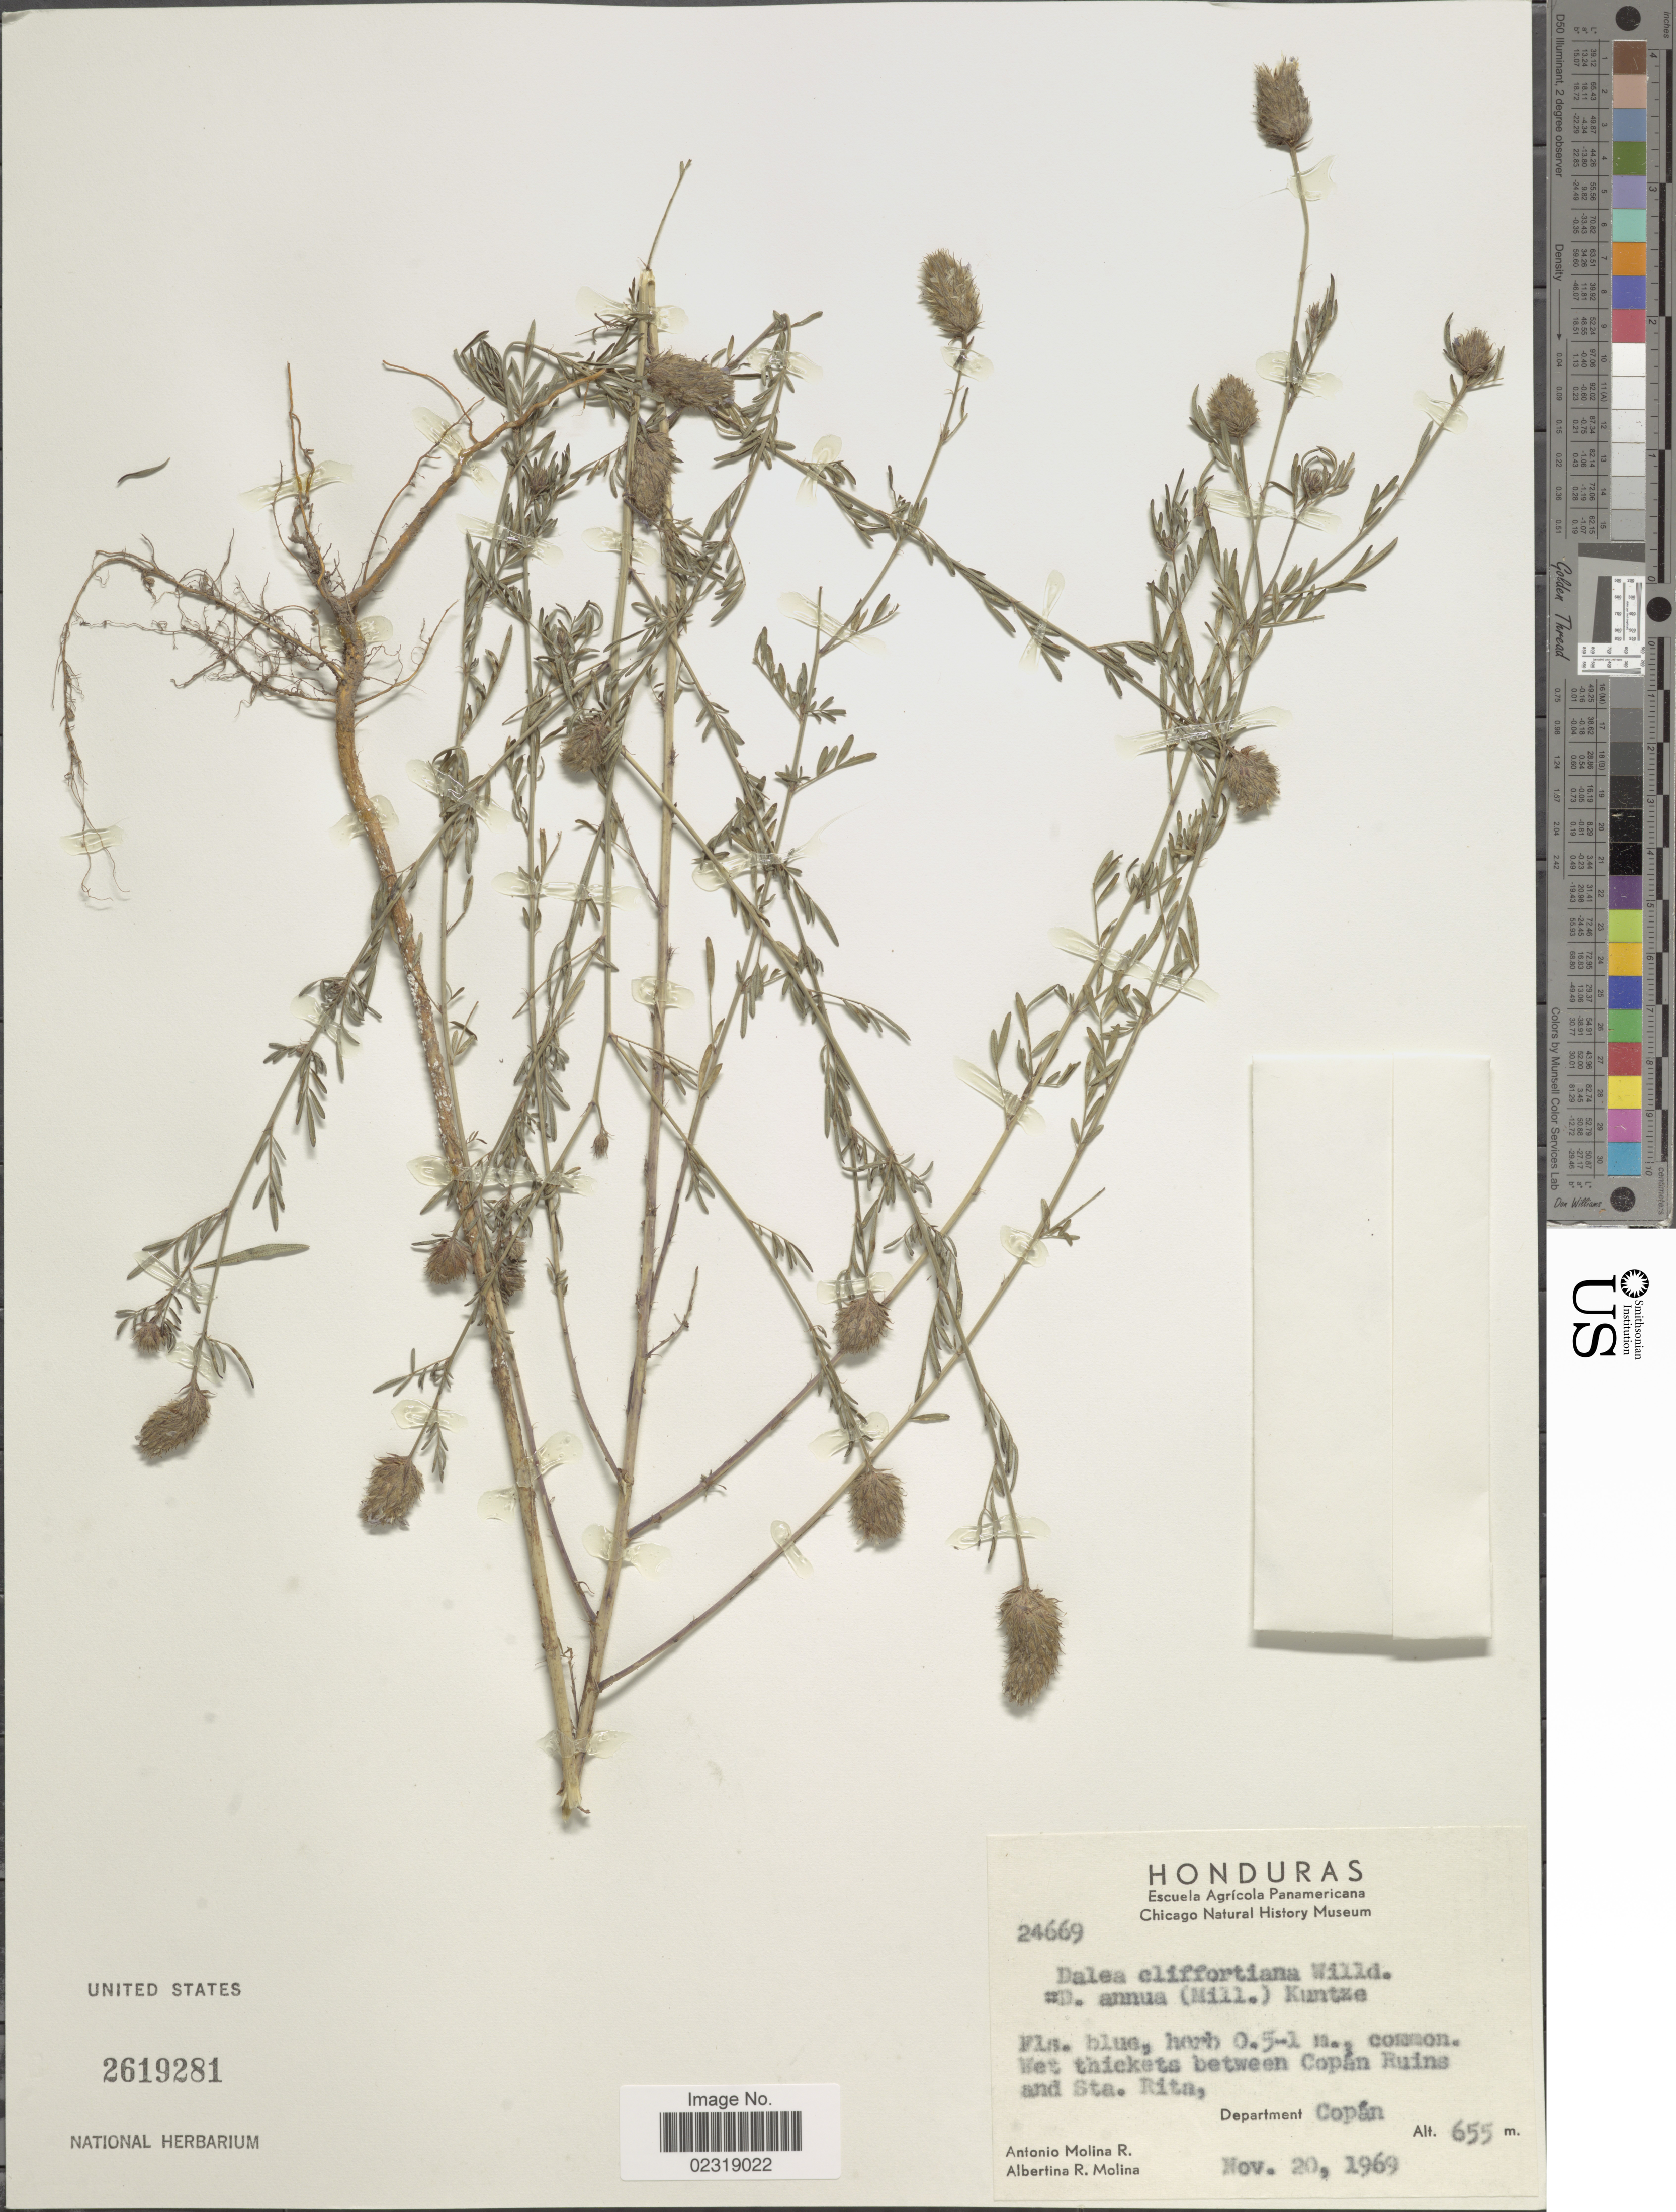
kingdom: Plantae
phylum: Tracheophyta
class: Magnoliopsida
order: Fabales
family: Fabaceae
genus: Dalea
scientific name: Dalea cliffortiana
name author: Willd.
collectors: A. Molina R. & A. R. Molina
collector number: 24669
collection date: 1969-11-20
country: Honduras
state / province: Copán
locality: Wet thickets between Copan Ruins and Sta. Rita.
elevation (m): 655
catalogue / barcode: US 2619281